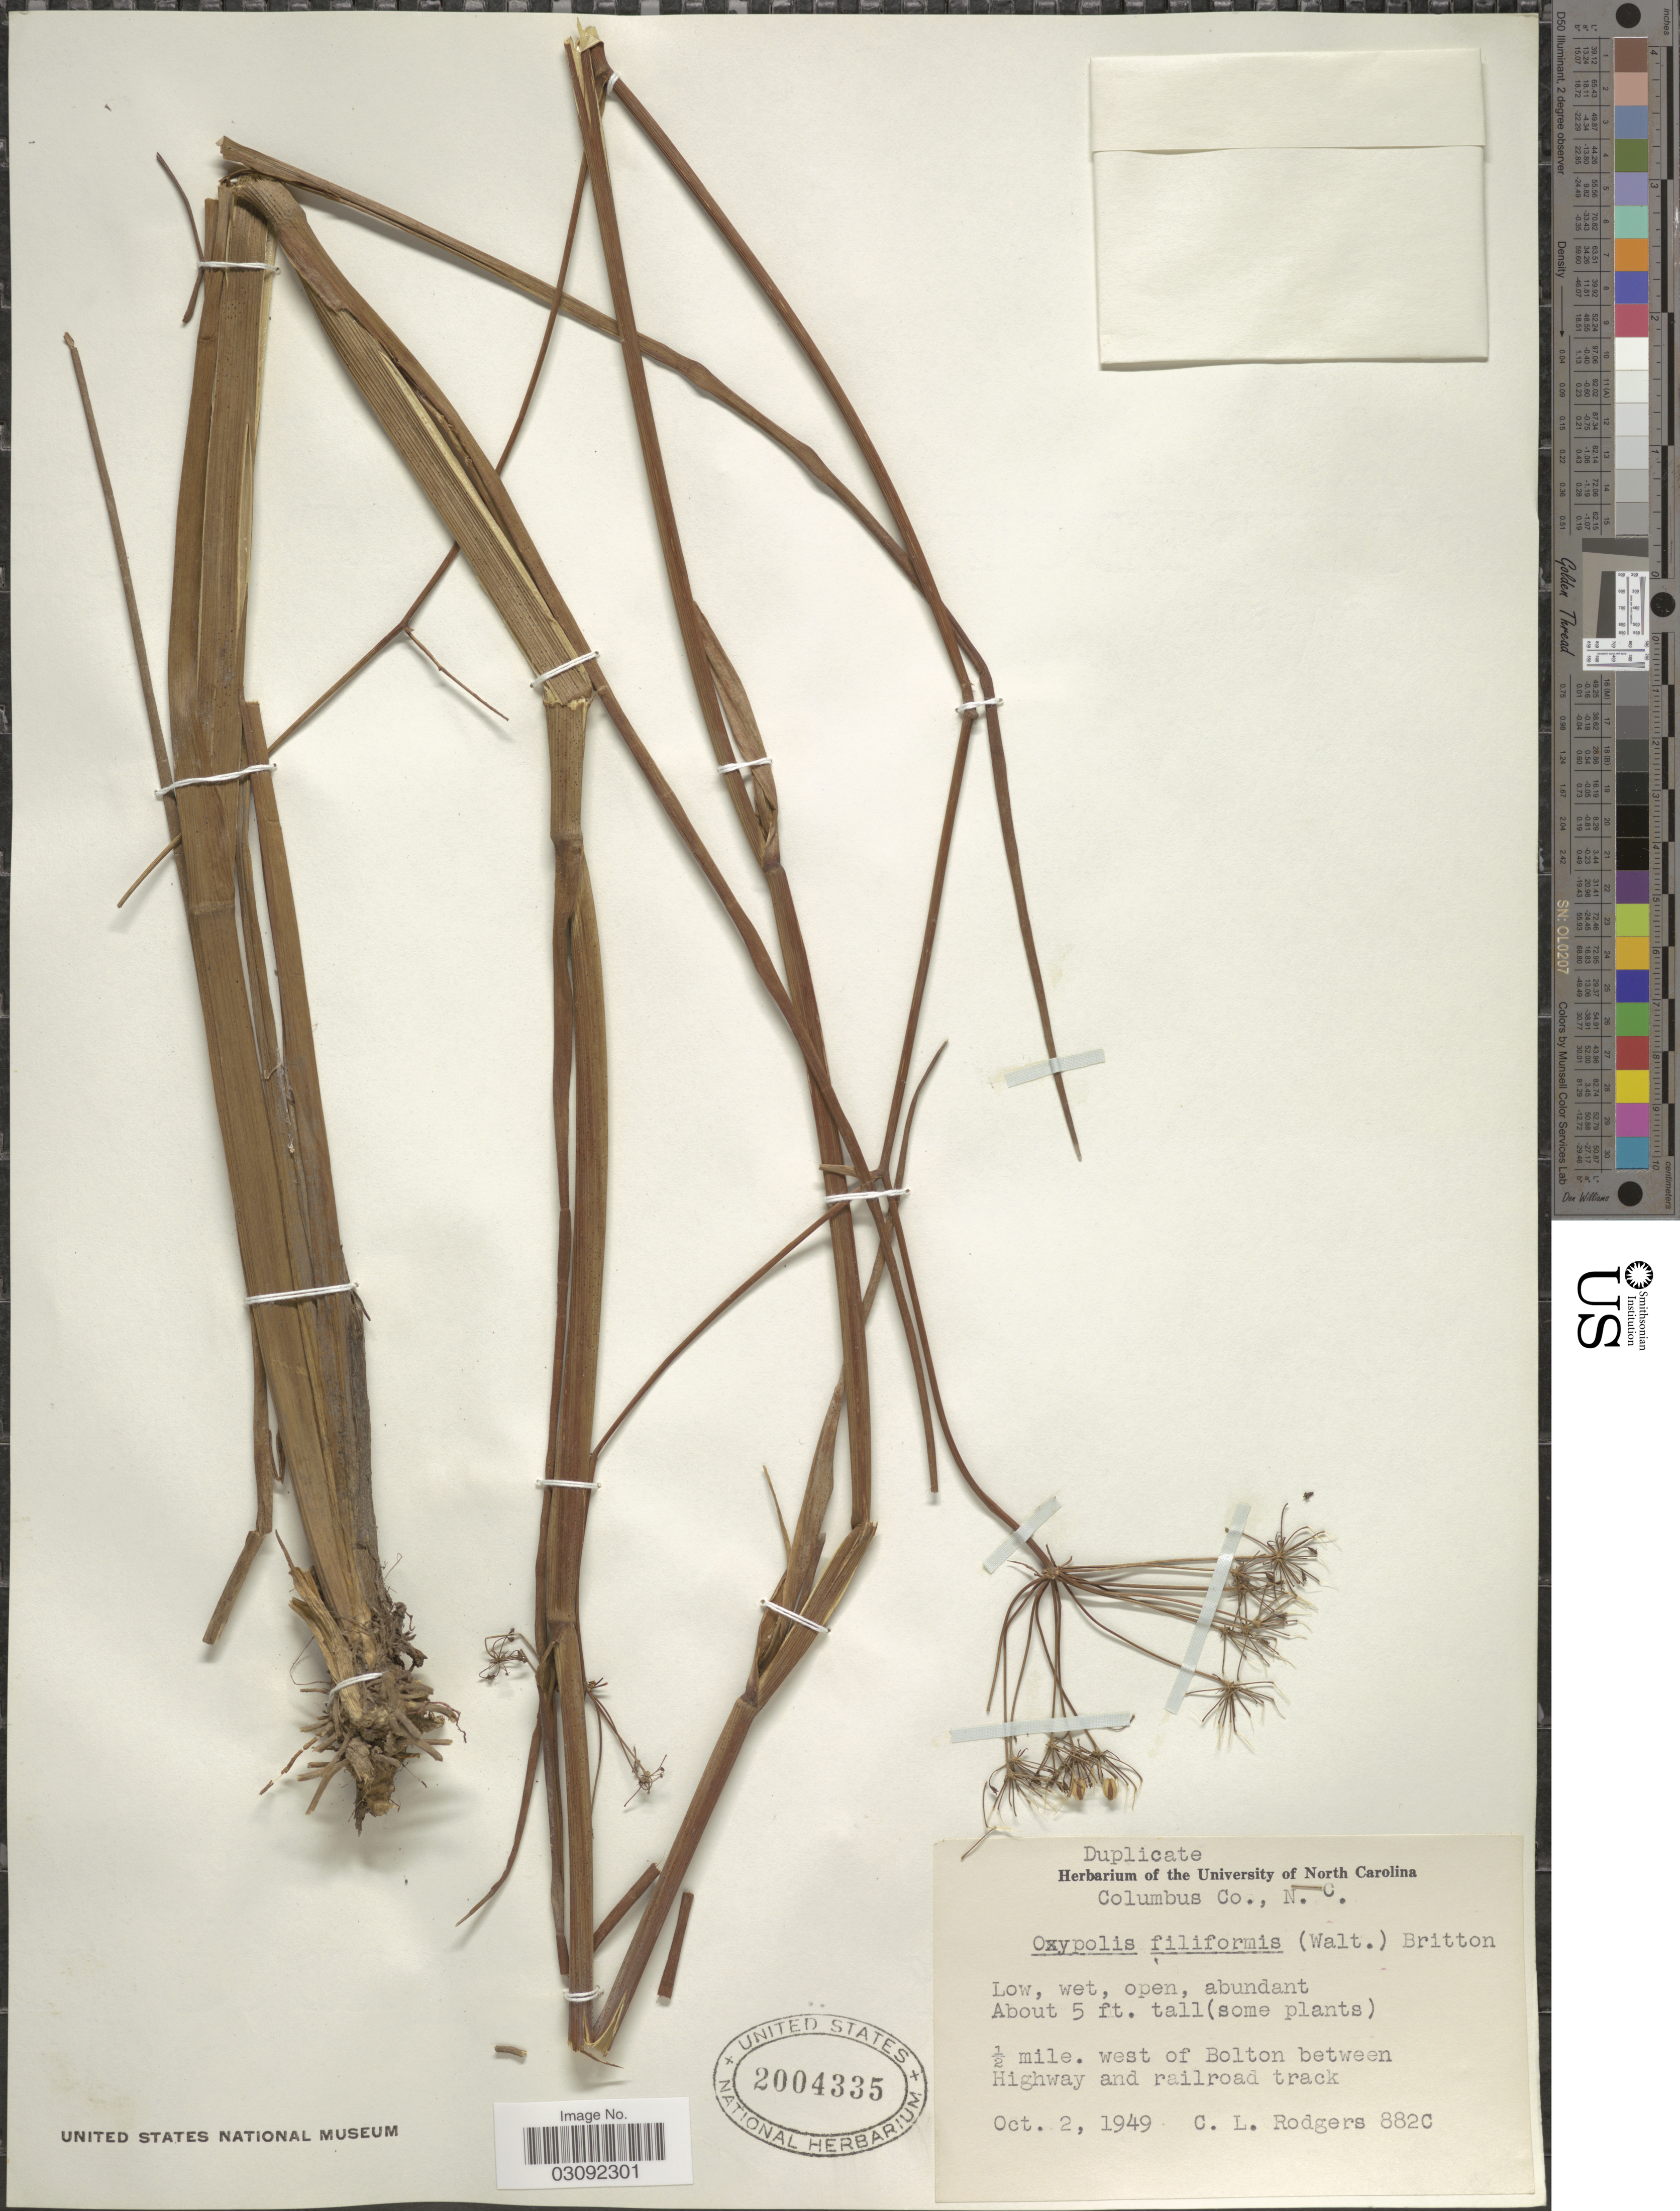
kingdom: Plantae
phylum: Tracheophyta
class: Magnoliopsida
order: Apiales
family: Apiaceae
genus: Oxypolis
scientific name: Oxypolis filiformis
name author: (Walter) Britton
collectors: C. Rodgers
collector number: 882C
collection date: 1949-10-02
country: United States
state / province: North Carolina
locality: Columbus Co. ½ mile. west of Bolton between Highway and railroad track.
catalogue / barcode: US 2004335